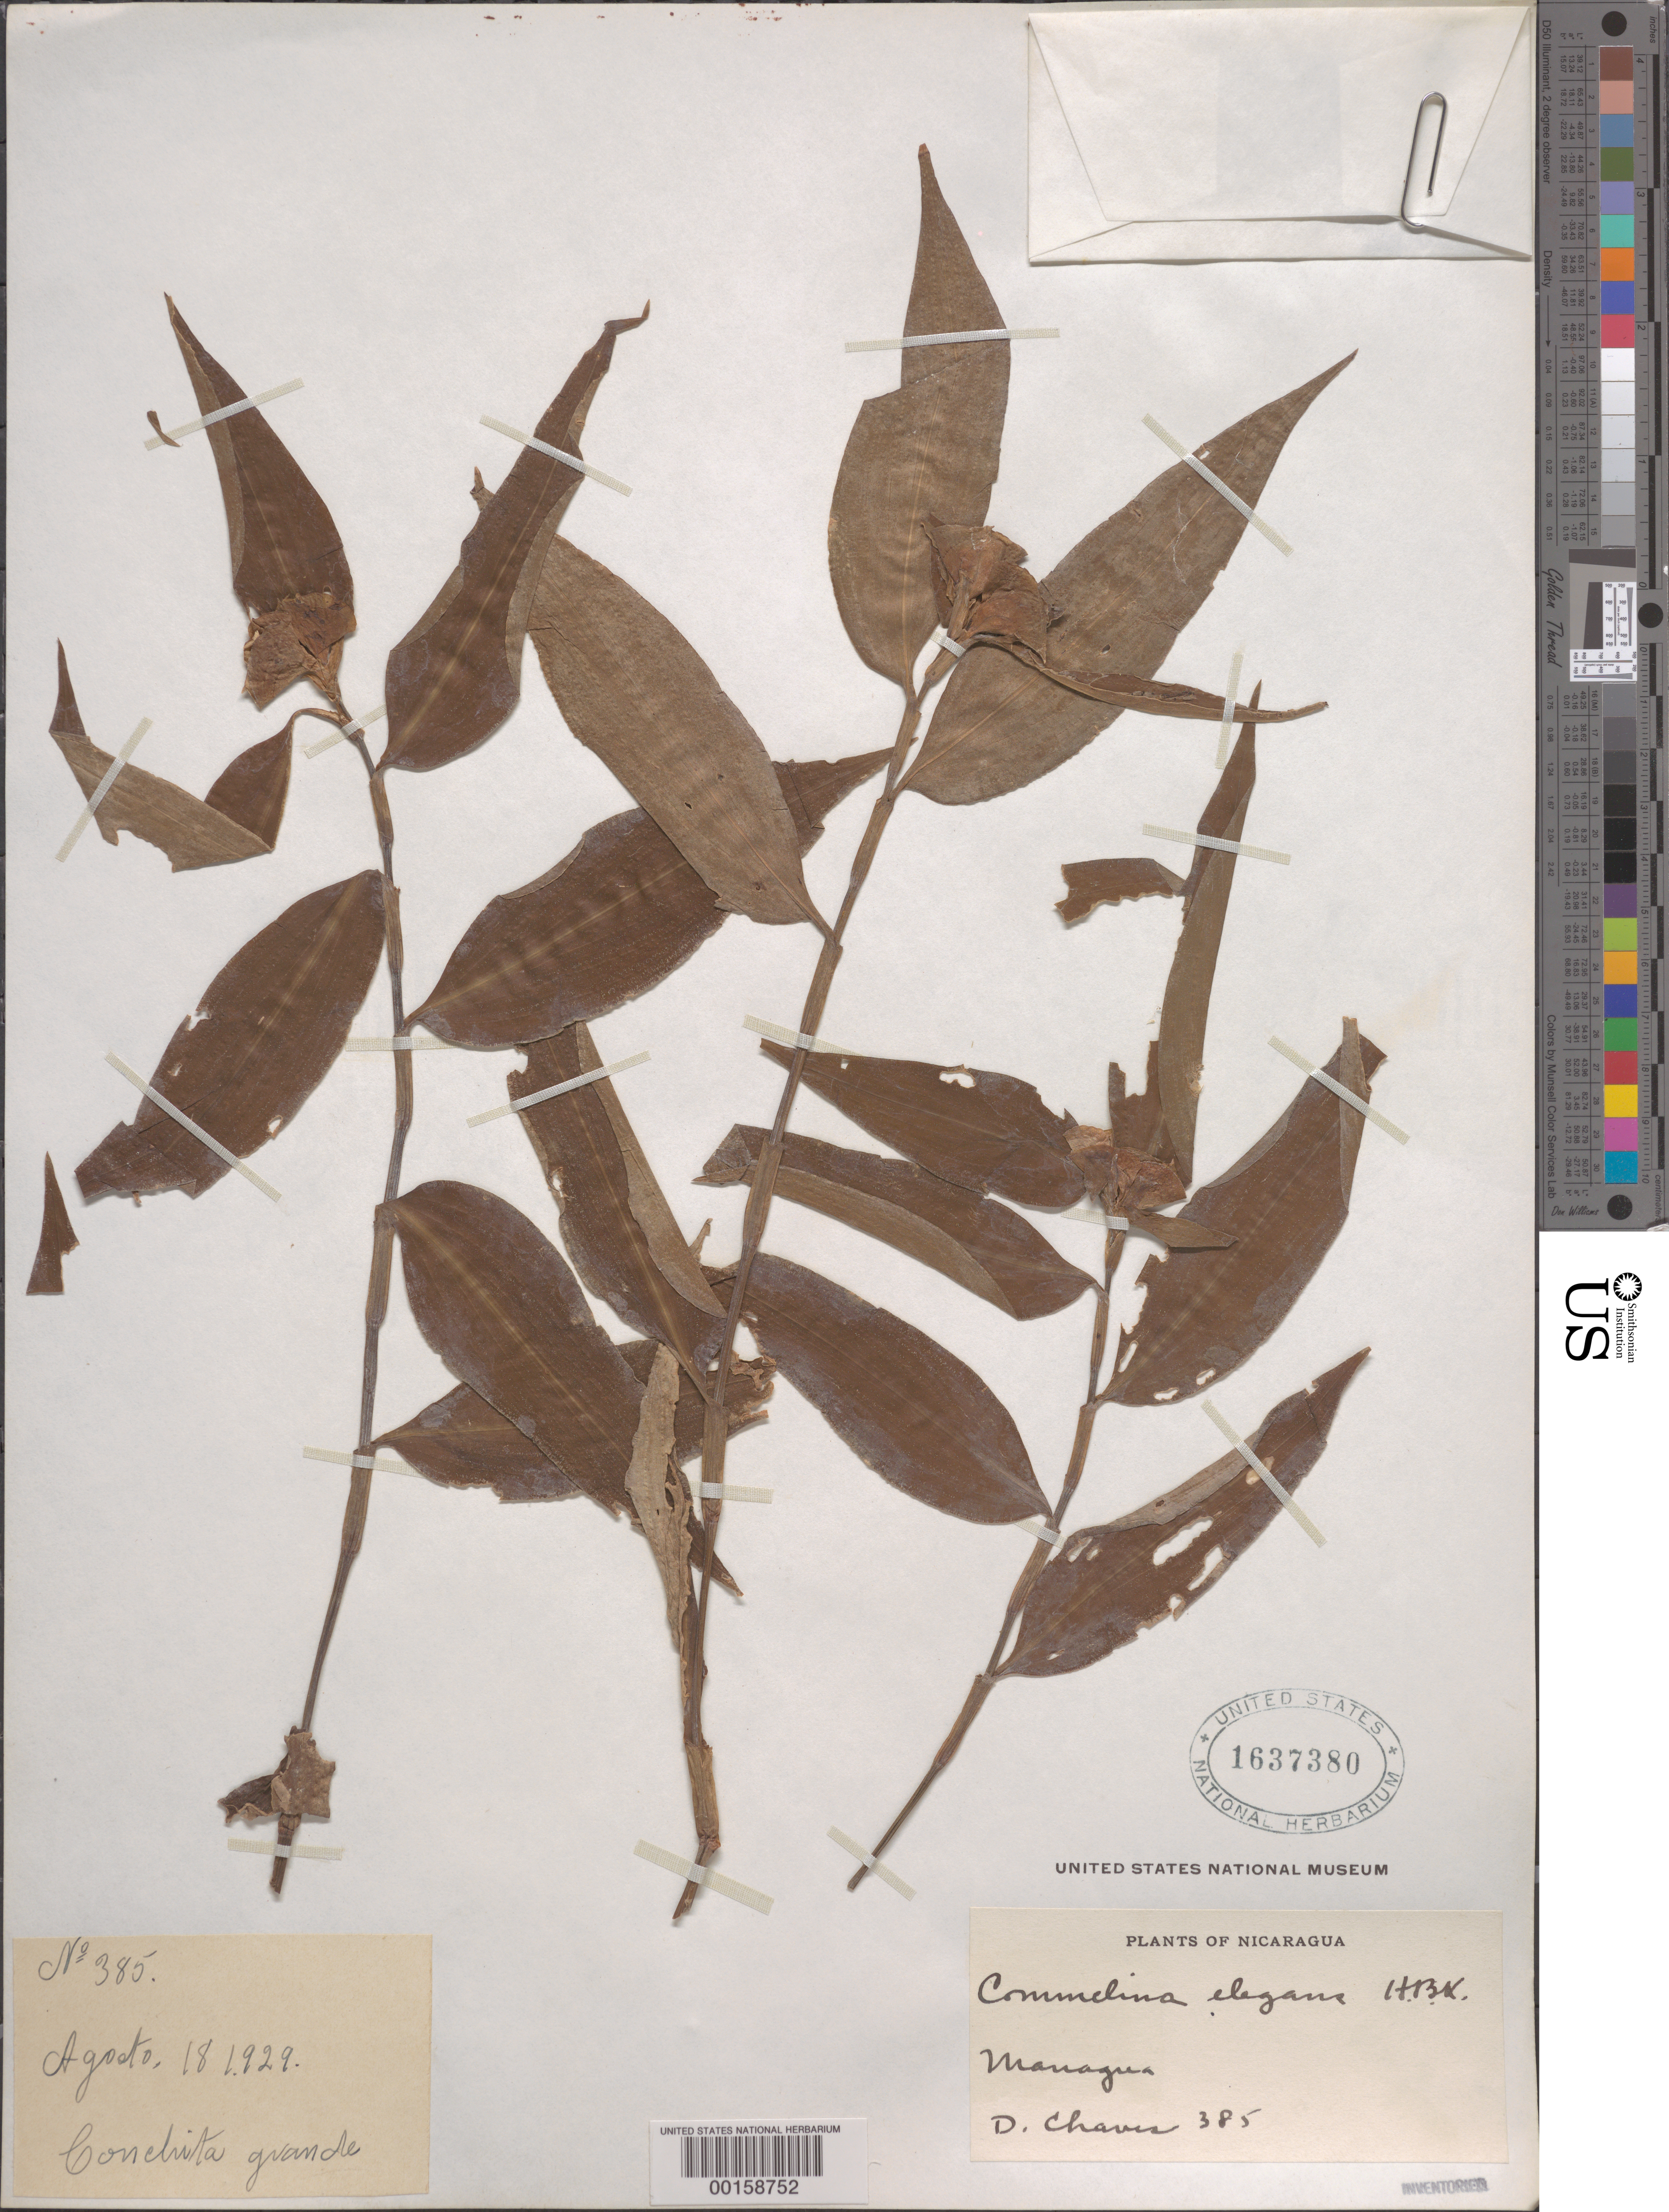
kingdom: Plantae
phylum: Tracheophyta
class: Liliopsida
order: Commelinales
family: Commelinaceae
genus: Commelina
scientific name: Commelina erecta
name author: L.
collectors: D. Chaves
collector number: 385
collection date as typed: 18 Aug 1929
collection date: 1929-08-18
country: Nicaragua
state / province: Managua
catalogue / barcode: US 1637380